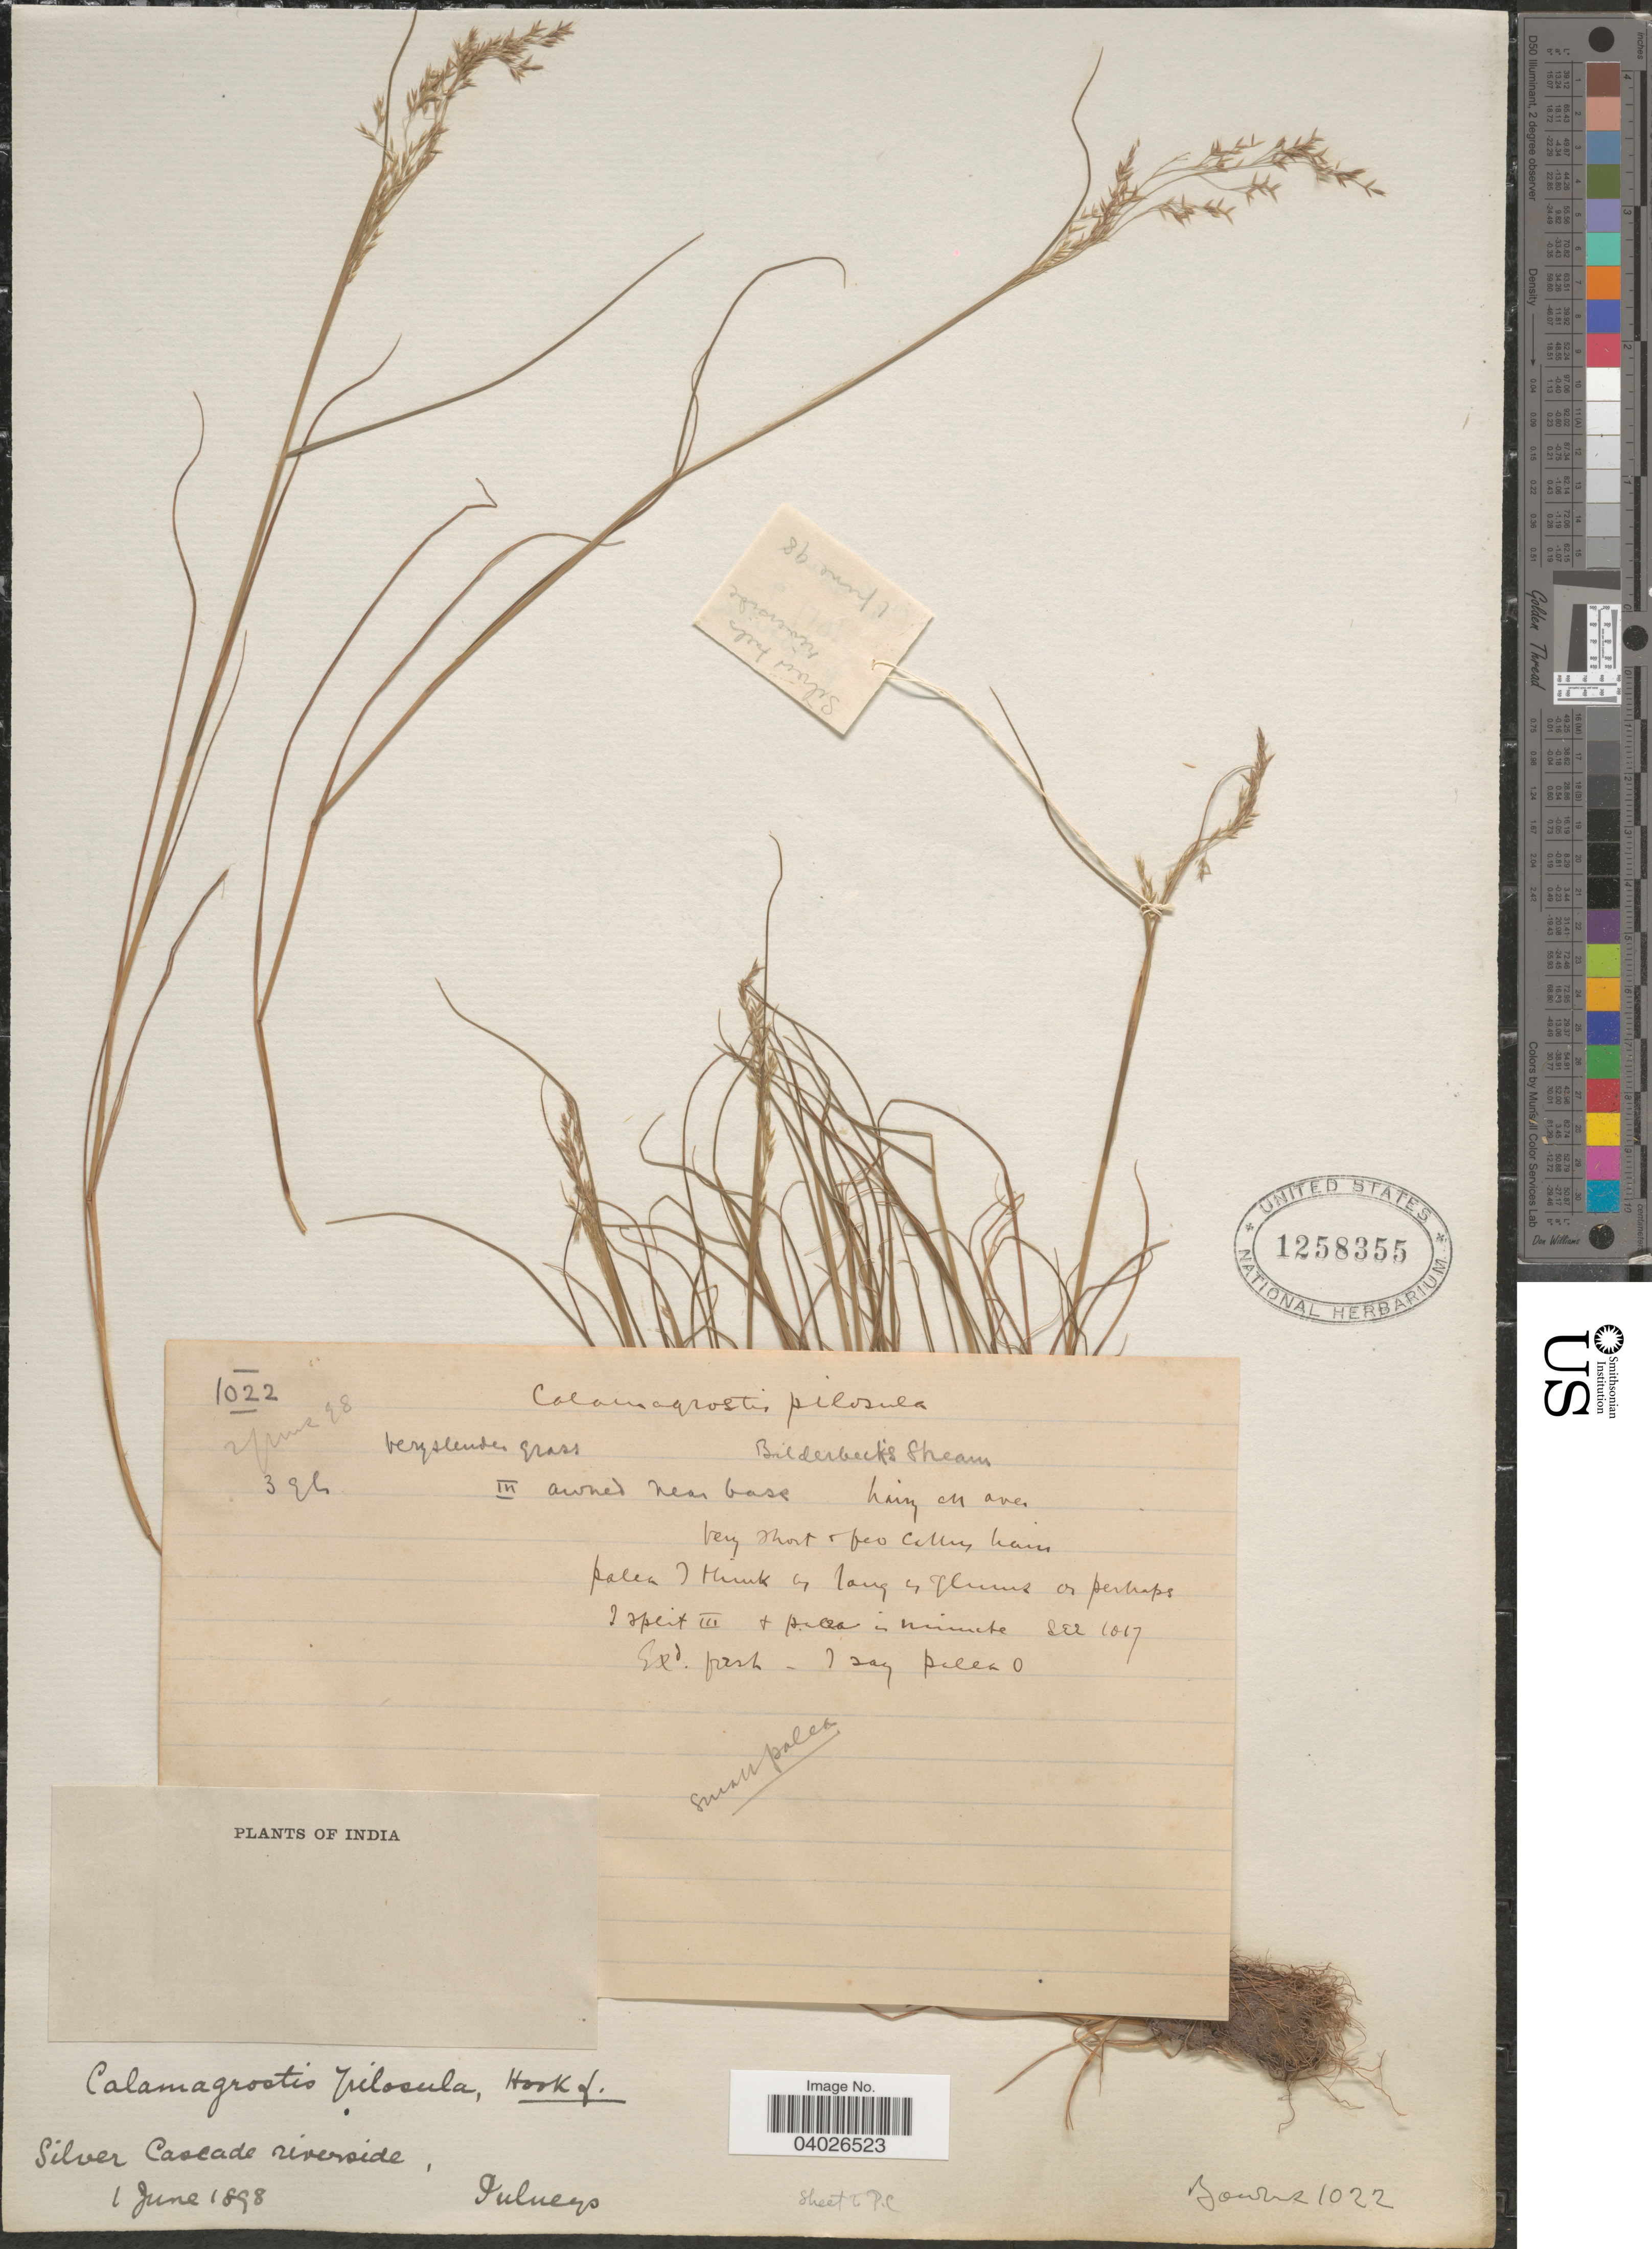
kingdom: Plantae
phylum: Tracheophyta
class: Liliopsida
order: Poales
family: Poaceae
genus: Agrostis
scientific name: Agrostis pilosula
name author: Trin.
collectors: -. Bowers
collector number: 1022?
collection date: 1898-06-01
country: India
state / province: Tamil Nadu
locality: Silver Cascade riverside , Pulneys.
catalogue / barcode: US 1258355